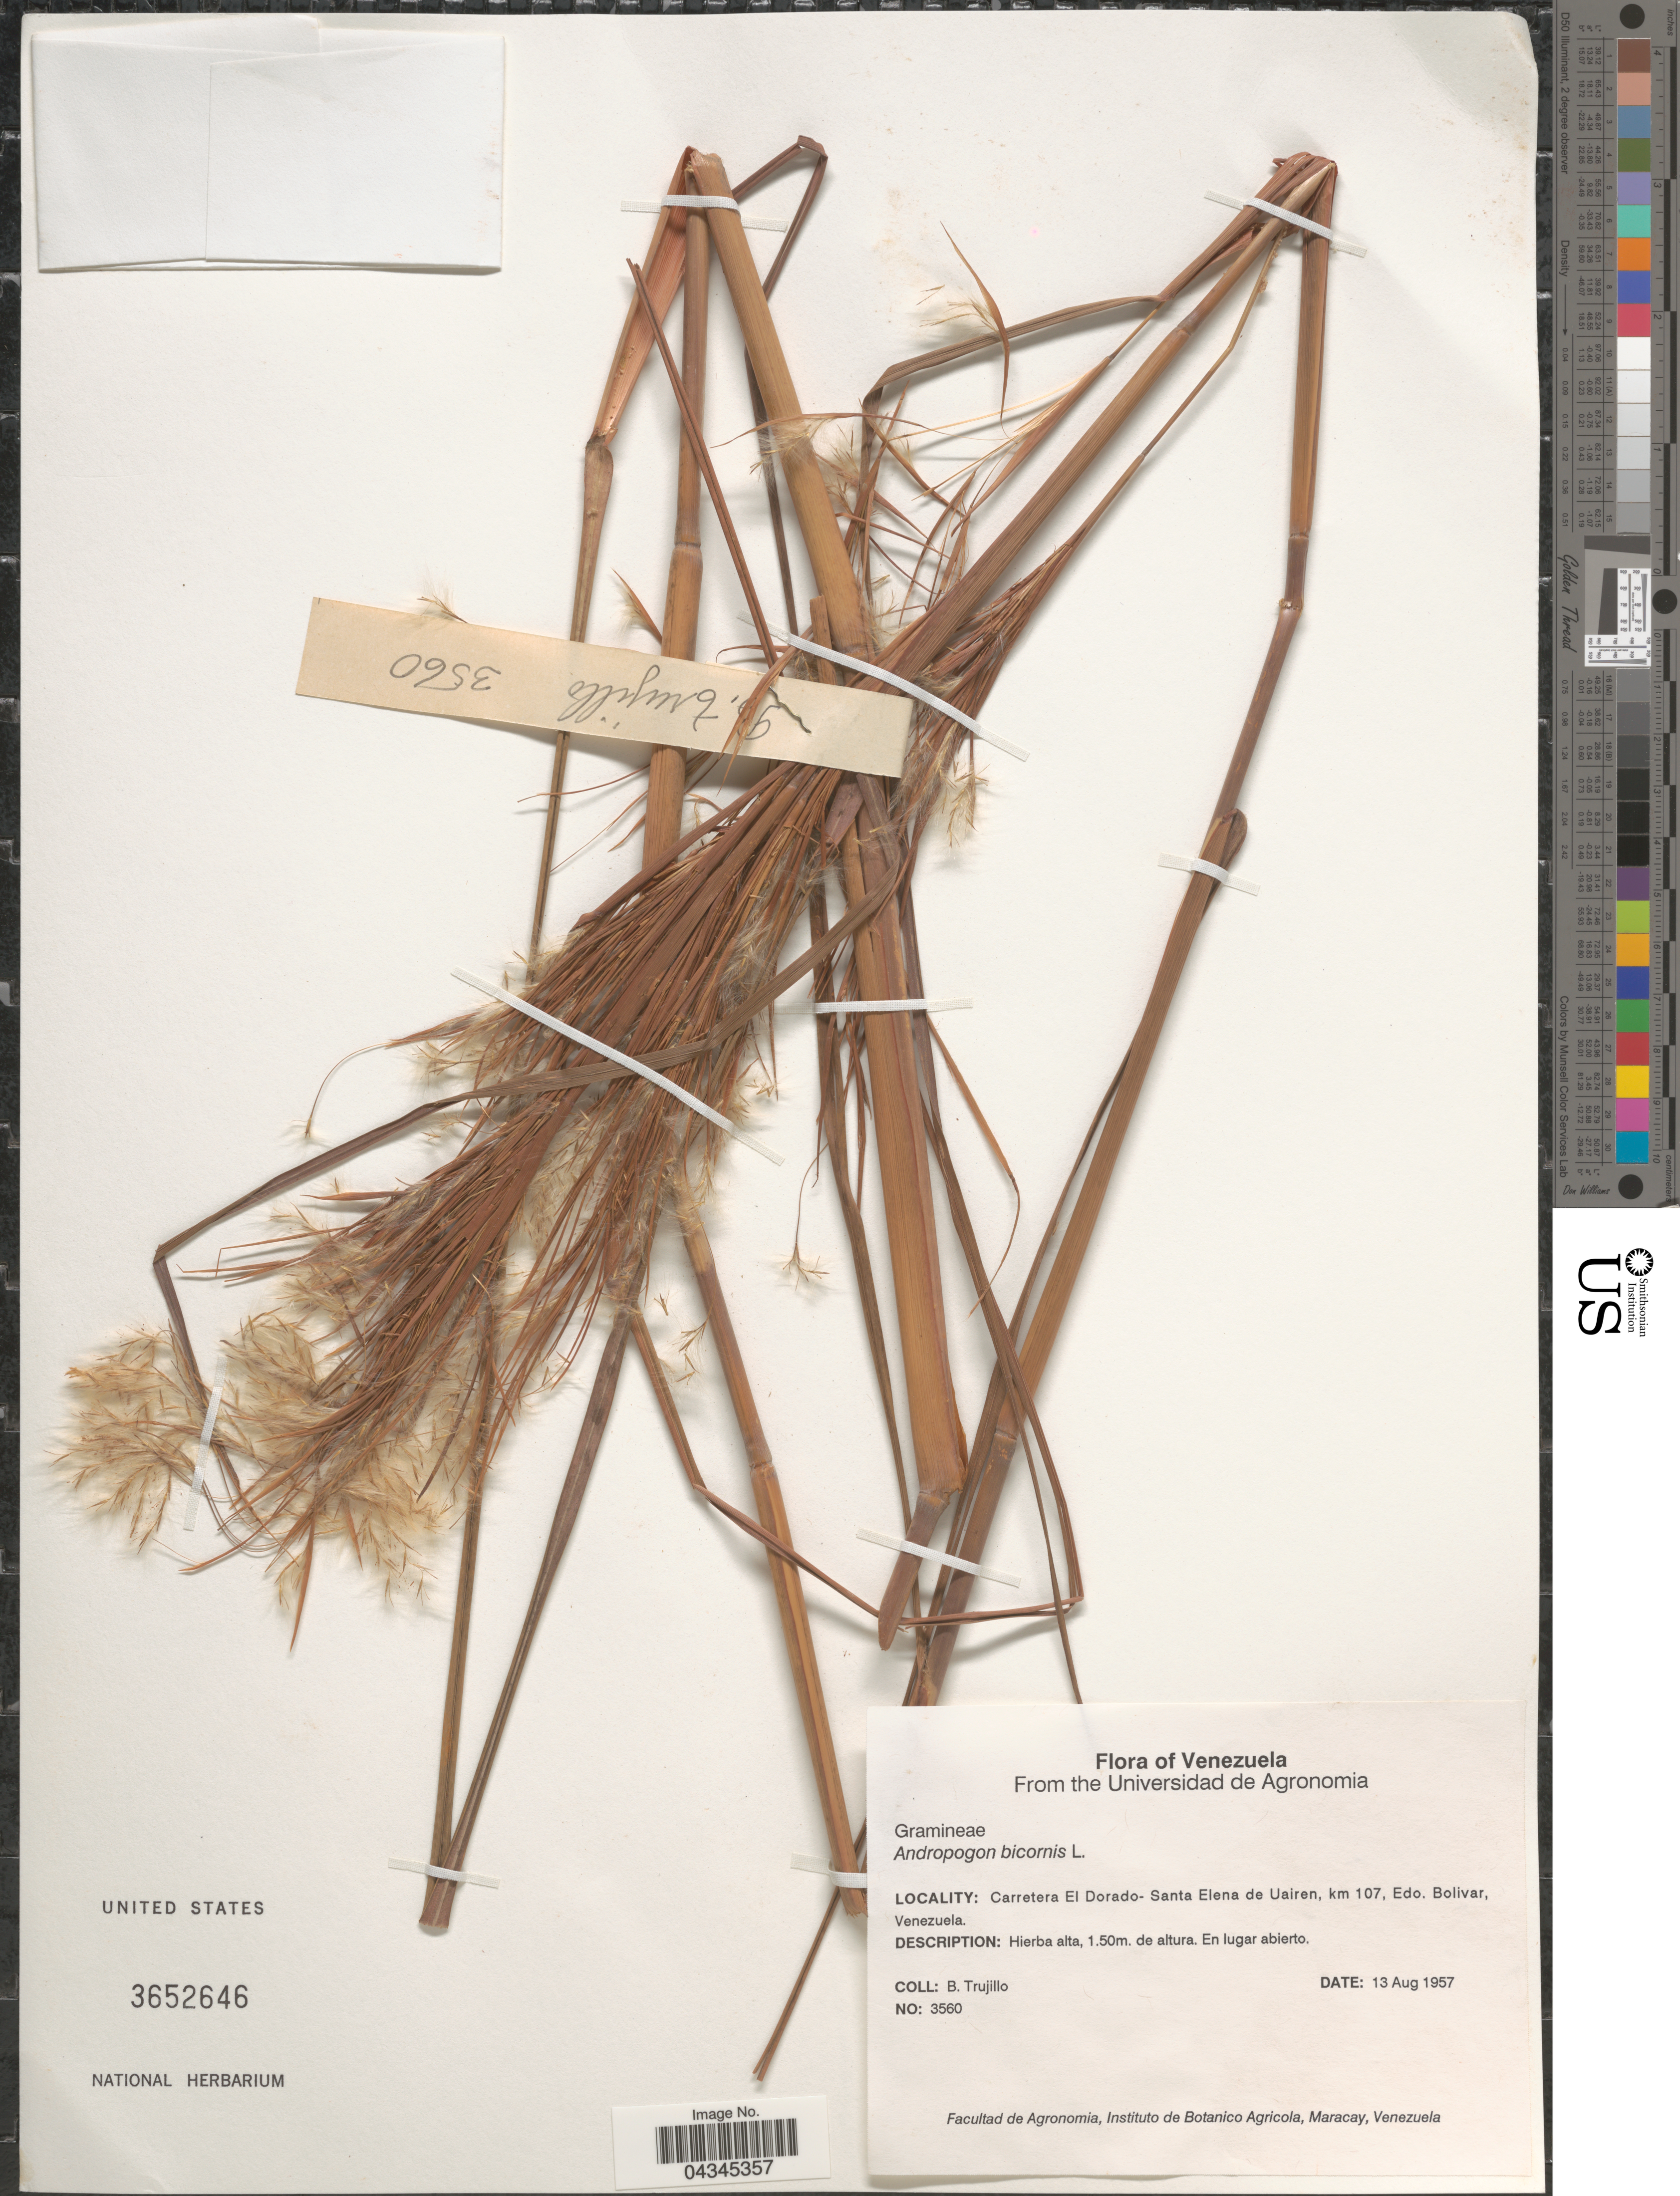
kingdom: Plantae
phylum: Tracheophyta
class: Liliopsida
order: Poales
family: Poaceae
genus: Andropogon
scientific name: Andropogon bicornis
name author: L.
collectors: B. Trujillo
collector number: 3560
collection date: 1957-08-13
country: Venezuela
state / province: Bolivar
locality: Carretera El Dorado - Santa Elena de Uairen, km 107.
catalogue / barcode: US 3652646